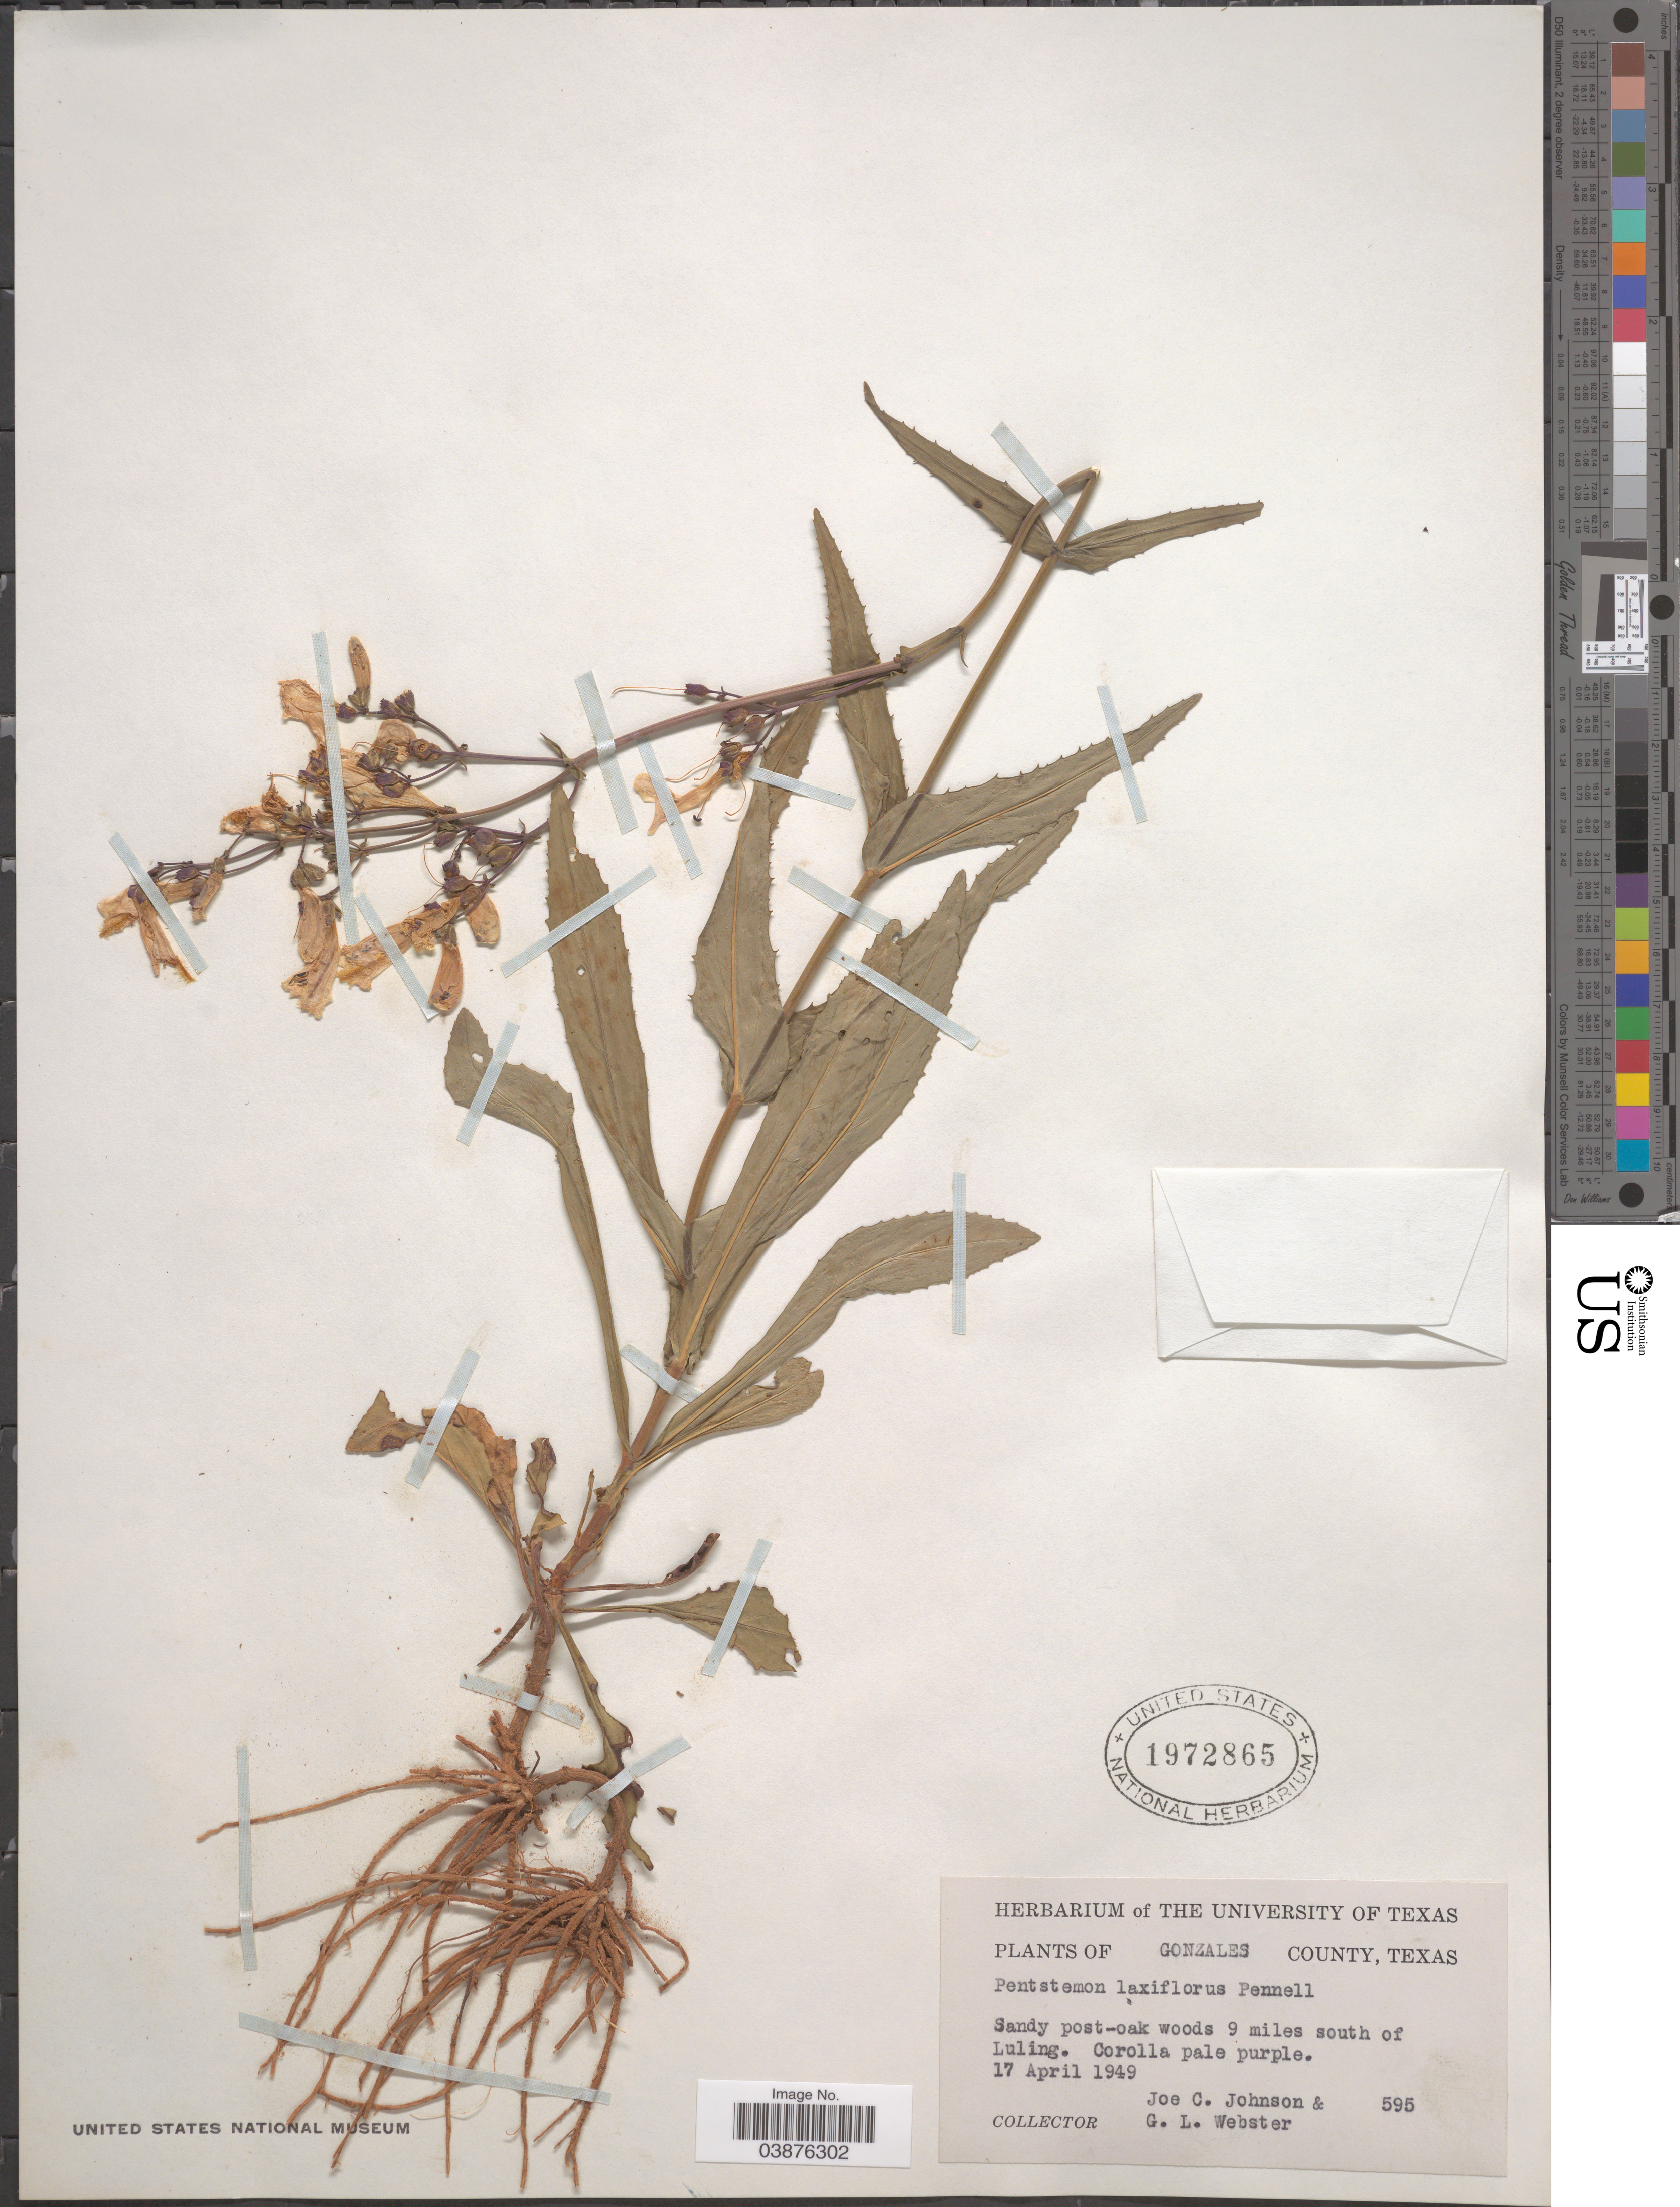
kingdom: Plantae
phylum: Tracheophyta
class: Magnoliopsida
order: Lamiales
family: Plantaginaceae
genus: Penstemon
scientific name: Penstemon laxiflorus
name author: Pennell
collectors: J. C. Johnson & G. L. Webster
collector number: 595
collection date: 1949-04-17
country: United States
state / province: Texas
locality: Gonzales County. Sandy post-oak woods 9 miles south of Luling.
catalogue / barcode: US 1972865